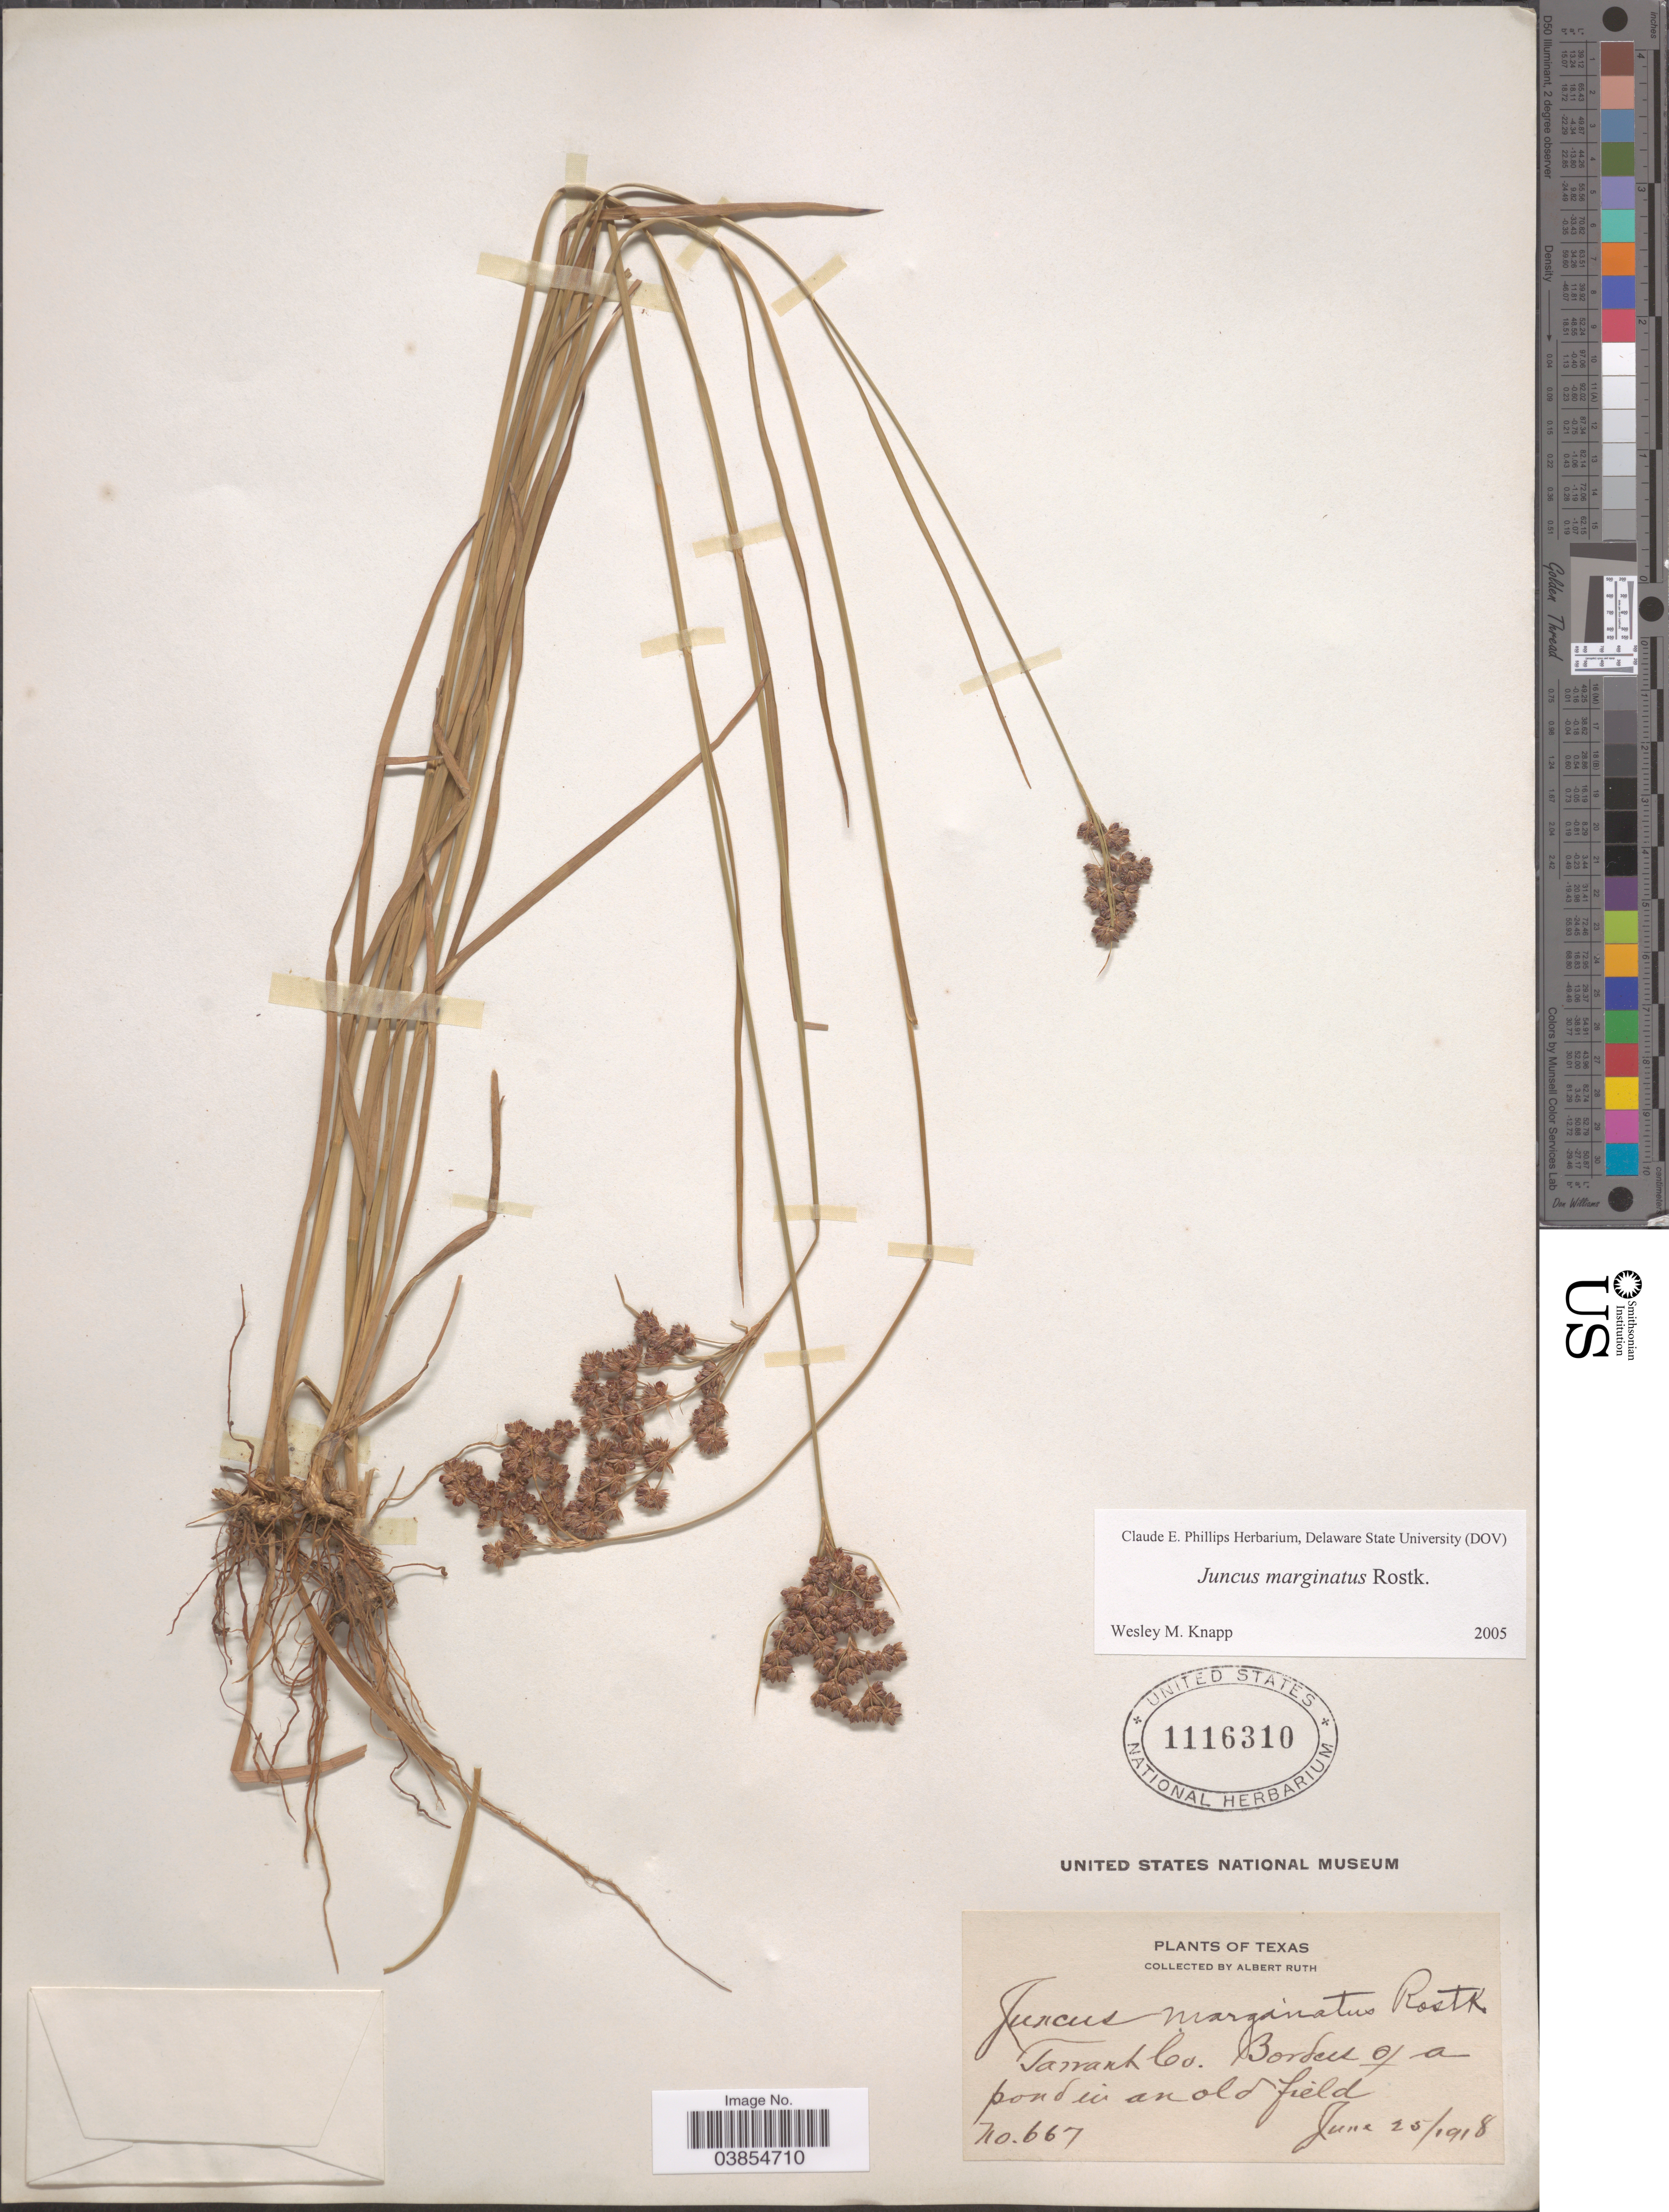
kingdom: Plantae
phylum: Tracheophyta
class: Liliopsida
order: Poales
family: Juncaceae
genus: Juncus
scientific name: Juncus marginatus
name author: Rostk.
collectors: A. Ruth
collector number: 667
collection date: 1918-06-25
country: United States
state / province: Texas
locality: Tarrant Co. Border of a pond in an old field.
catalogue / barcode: US 1116310